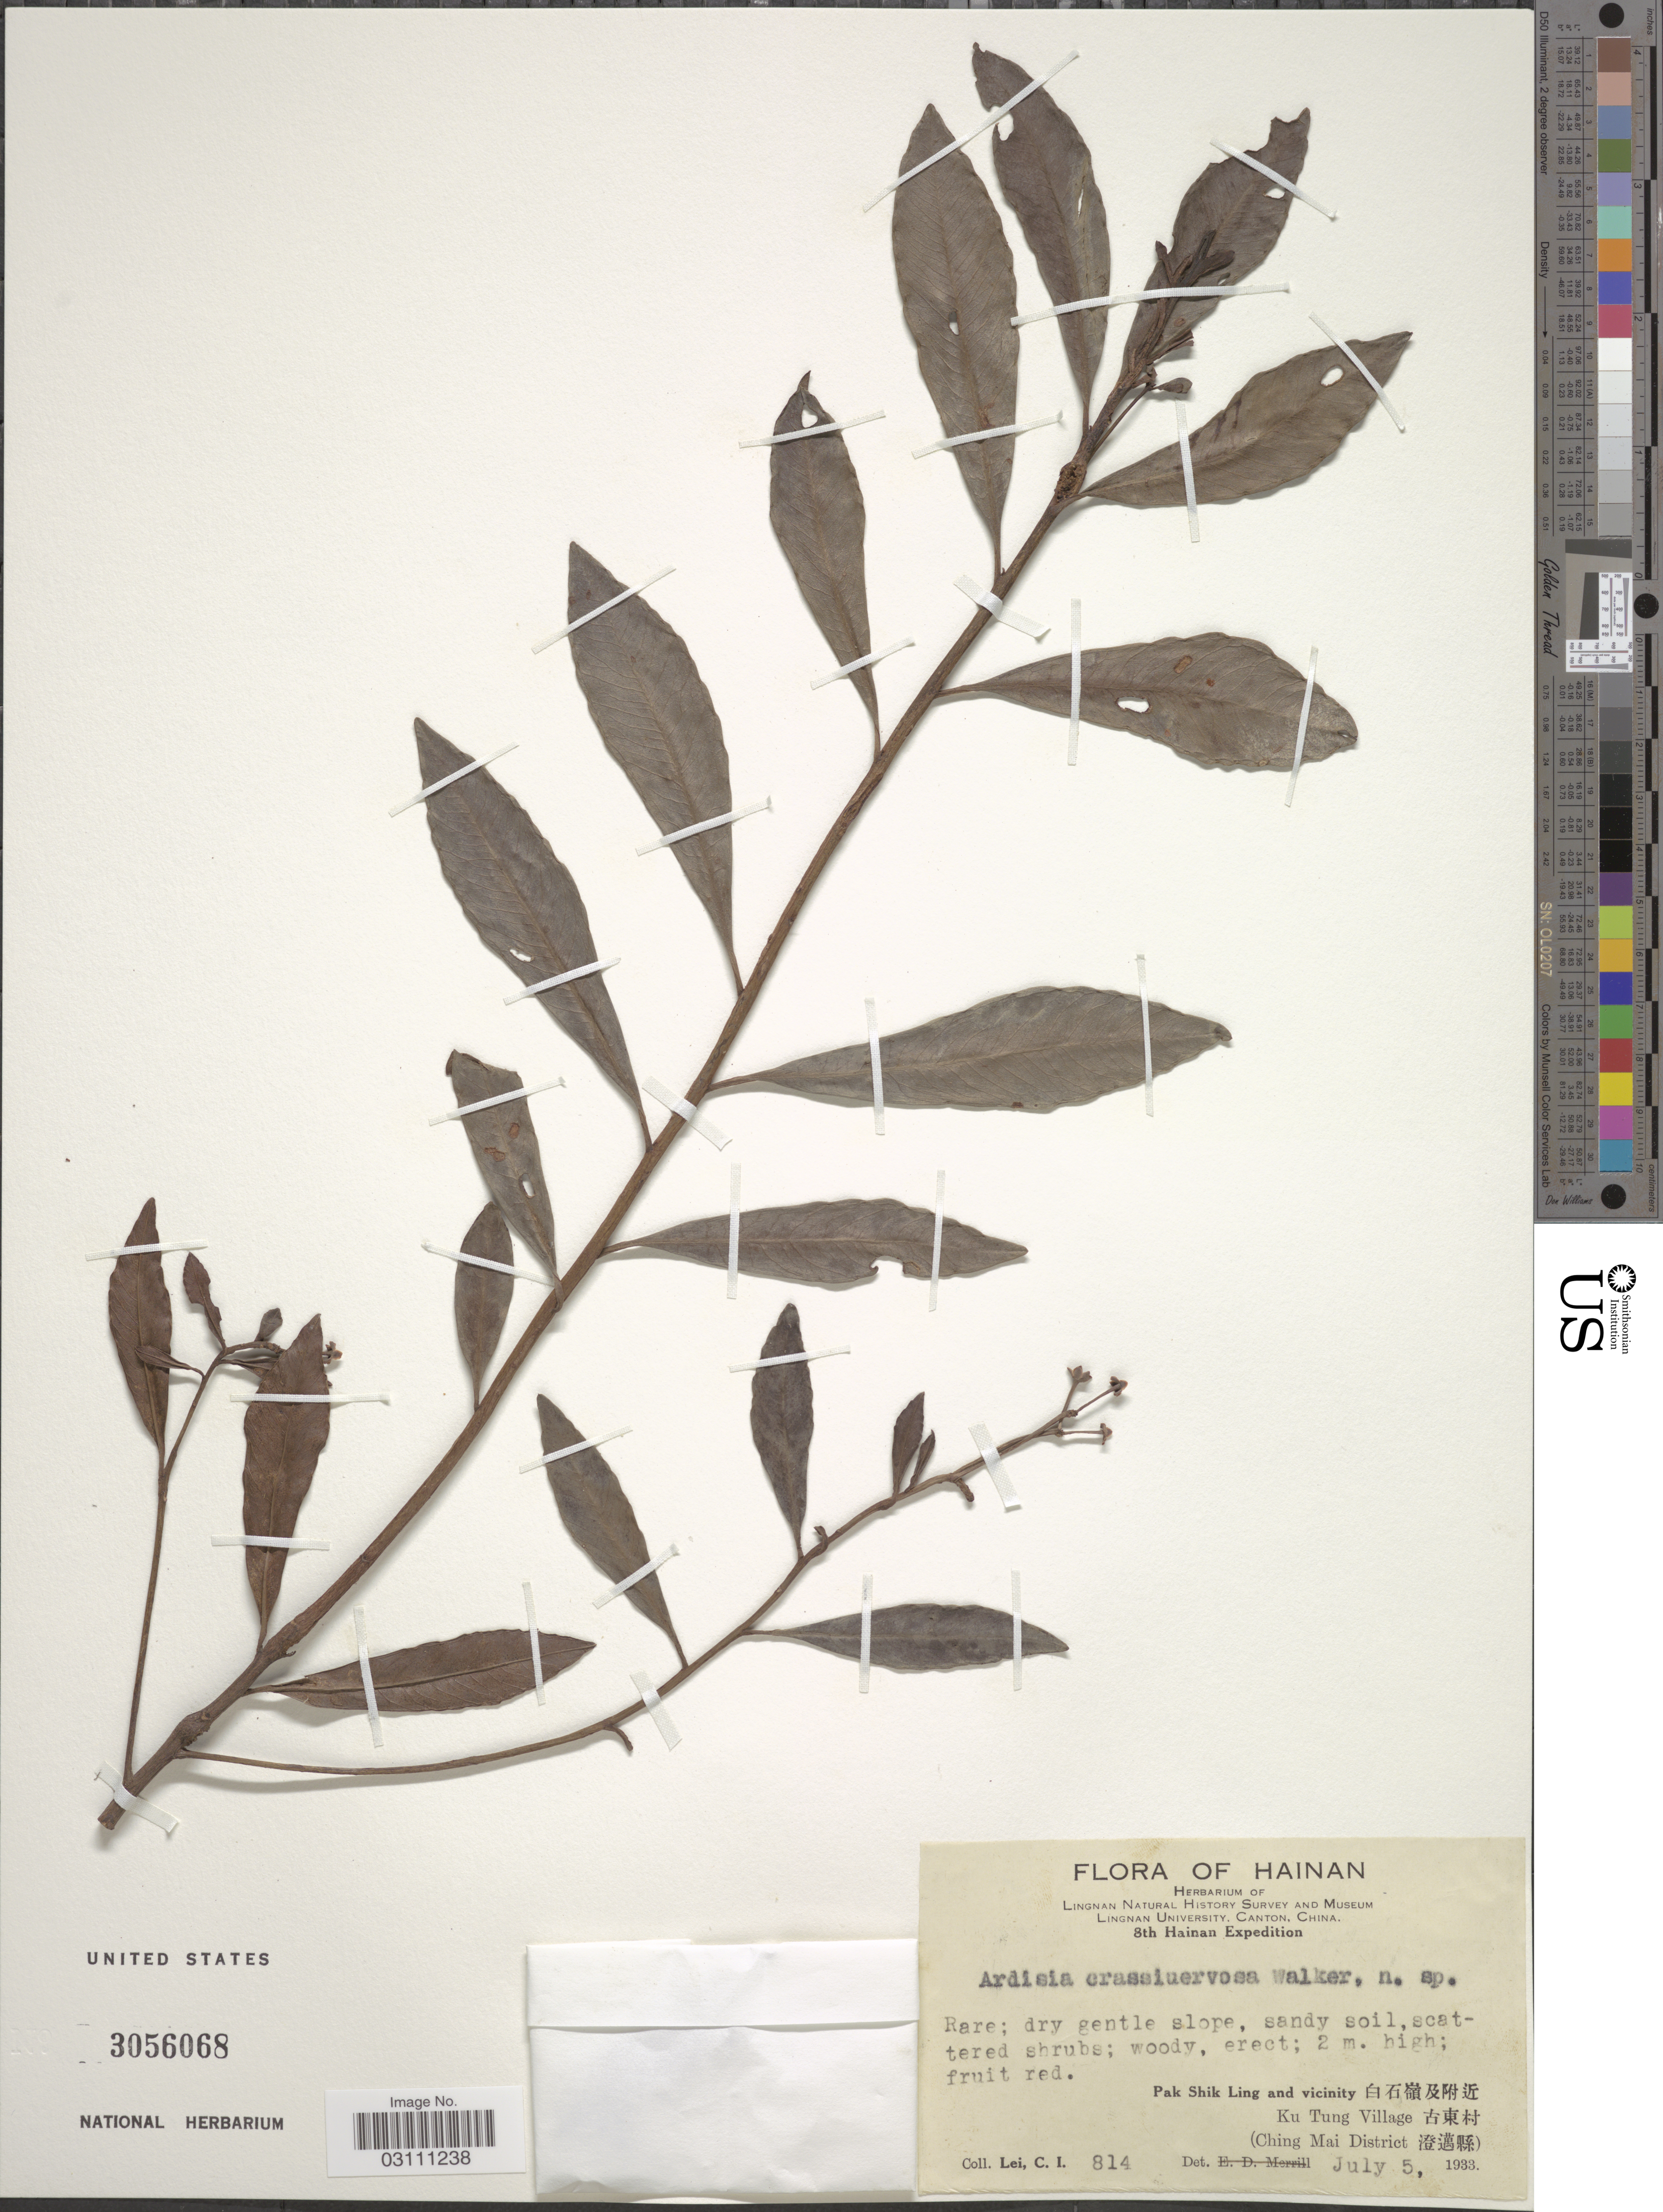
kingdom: Plantae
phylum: Tracheophyta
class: Magnoliopsida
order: Ericales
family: Primulaceae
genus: Ardisia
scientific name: Ardisia crassinervosa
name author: E. Walker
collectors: C. I. Lei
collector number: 814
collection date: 1933-07-05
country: China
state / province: Hainan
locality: Pak Shik Ling and vicinity. Ku Tung Village (Ching Mai District).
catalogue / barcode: US 3056068